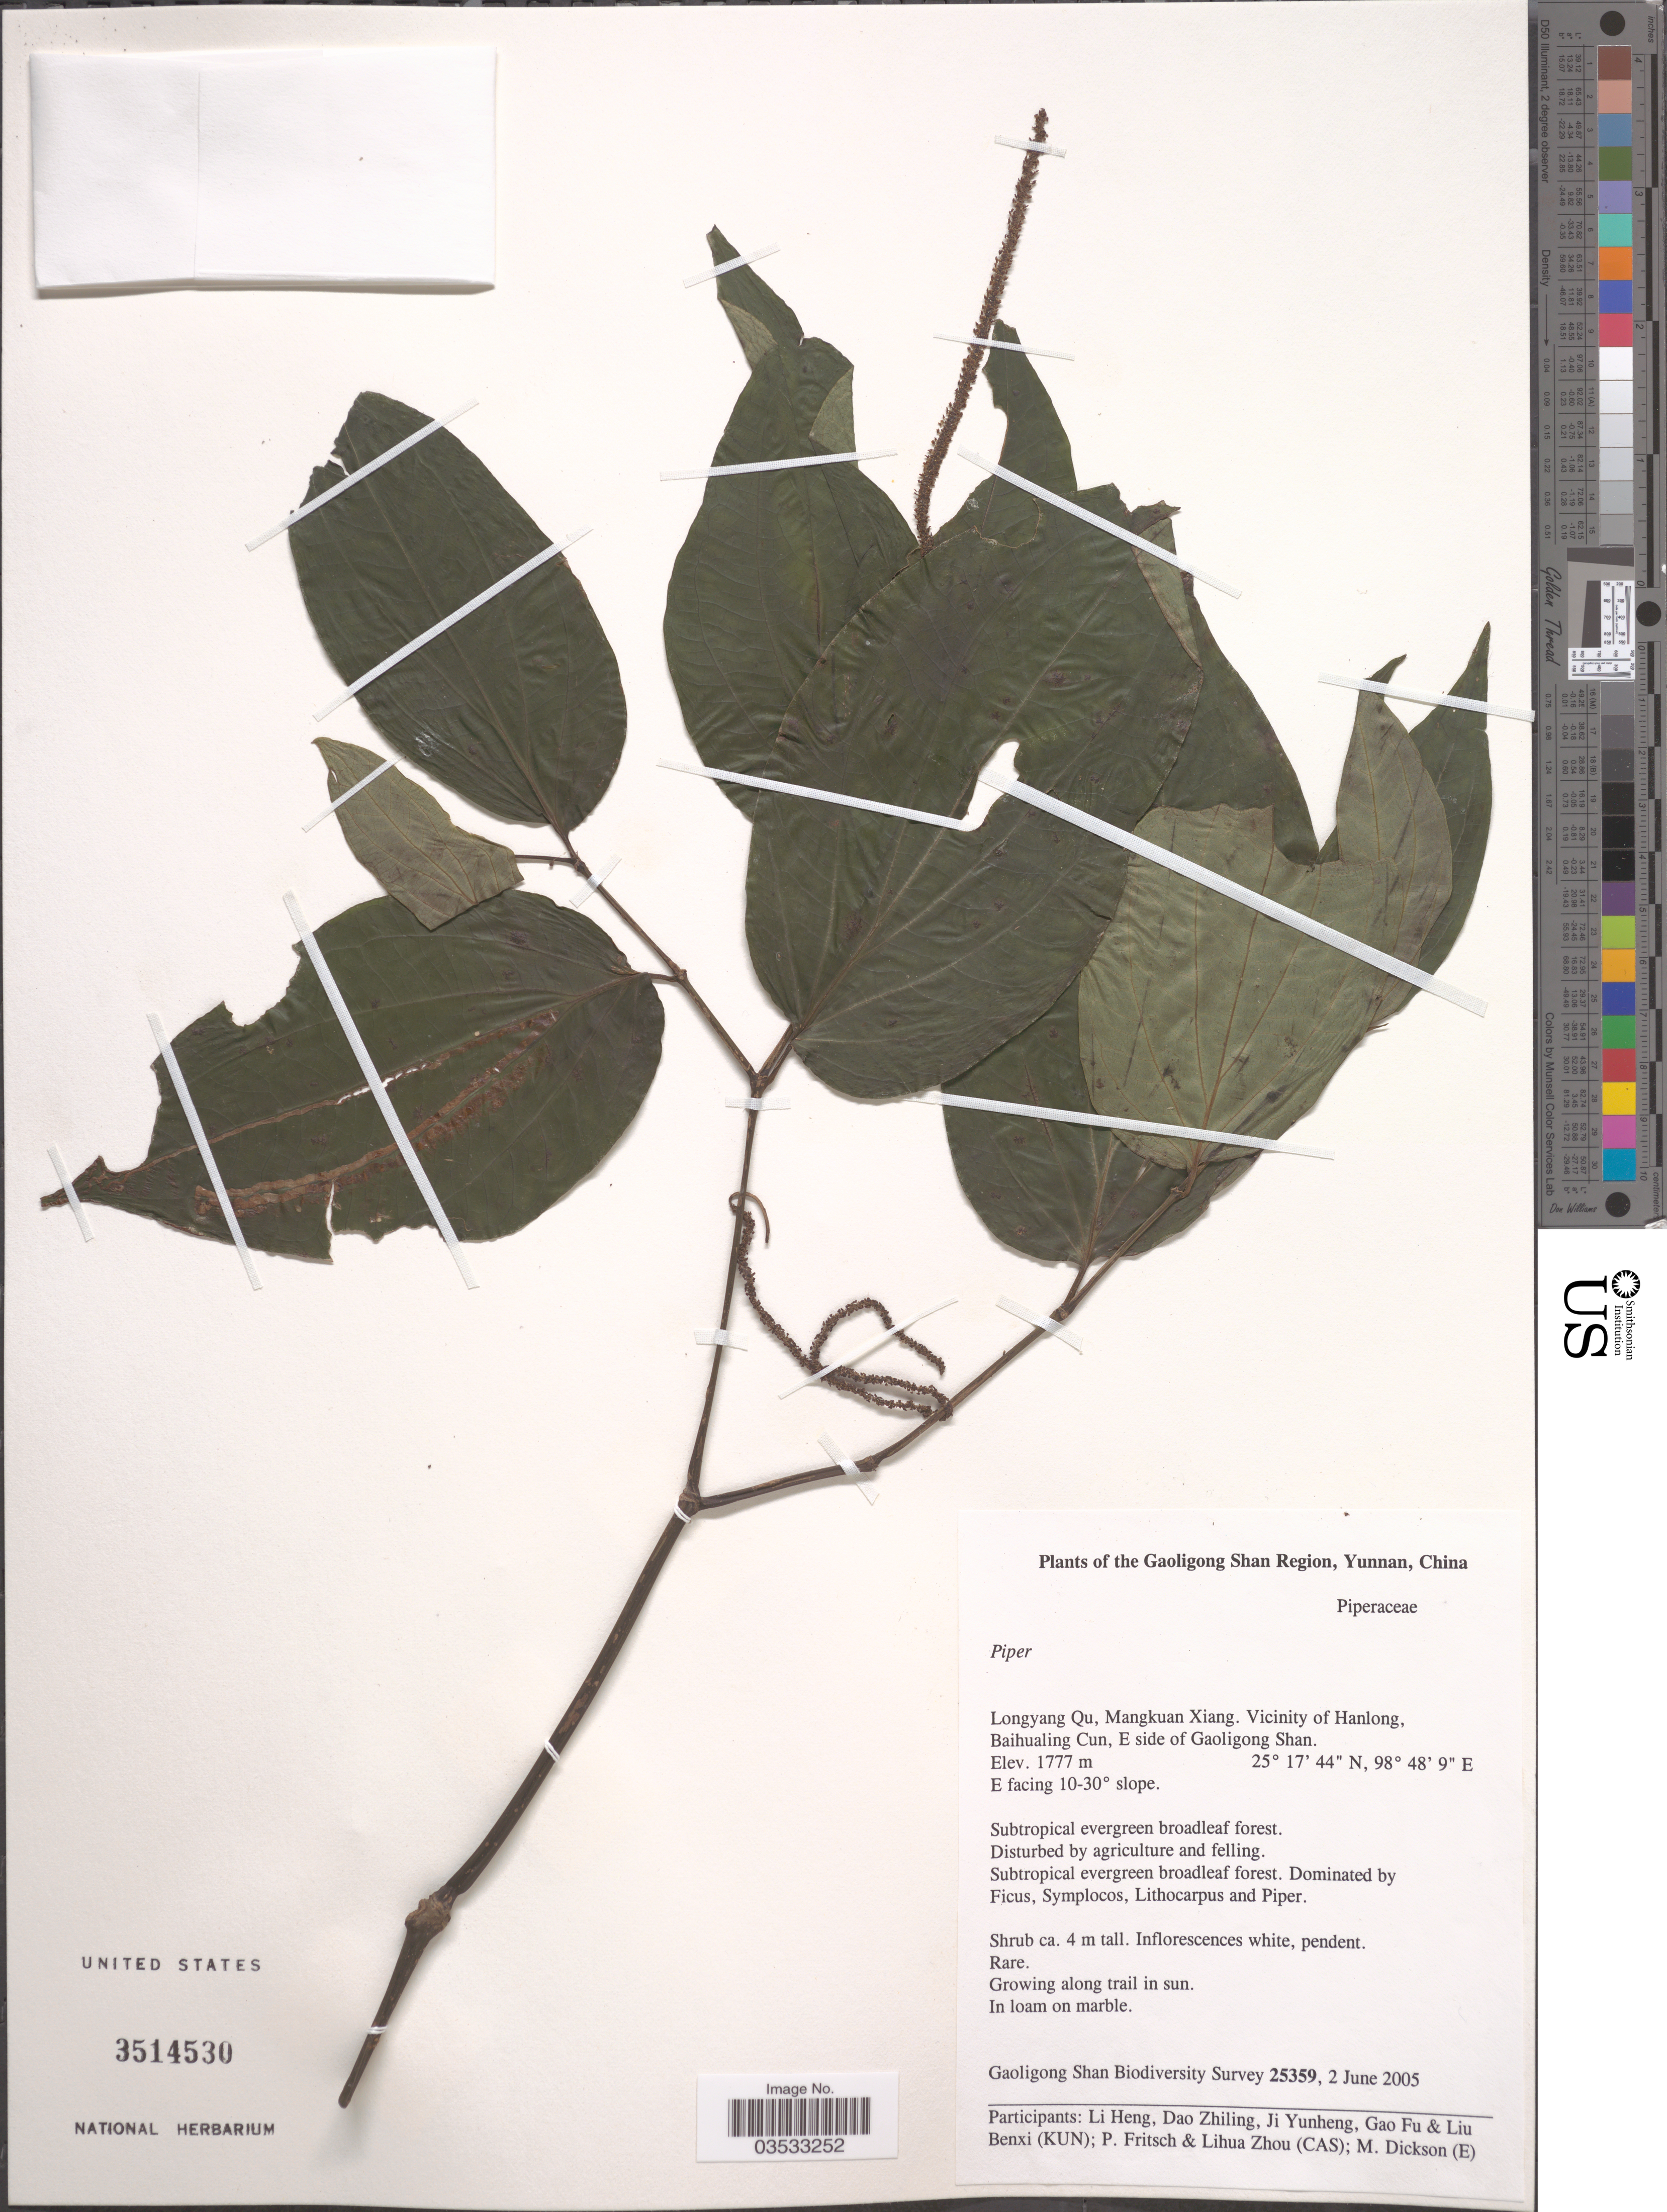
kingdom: Plantae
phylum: Tracheophyta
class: Magnoliopsida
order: Piperales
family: Piperaceae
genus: Piper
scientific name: Piper sp.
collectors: Gaoligong Shan Biodiversity Survey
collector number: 25359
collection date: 2005-06-02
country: China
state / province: Yunnan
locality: Gaoligong Shan Region. Longyang Qu, Mangkuan Xiang. Vicinity of Hanlong, Baihualing Cun, E side of Gaoling Shan. E facing 10-30° slope.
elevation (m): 1777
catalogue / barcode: US 3514530